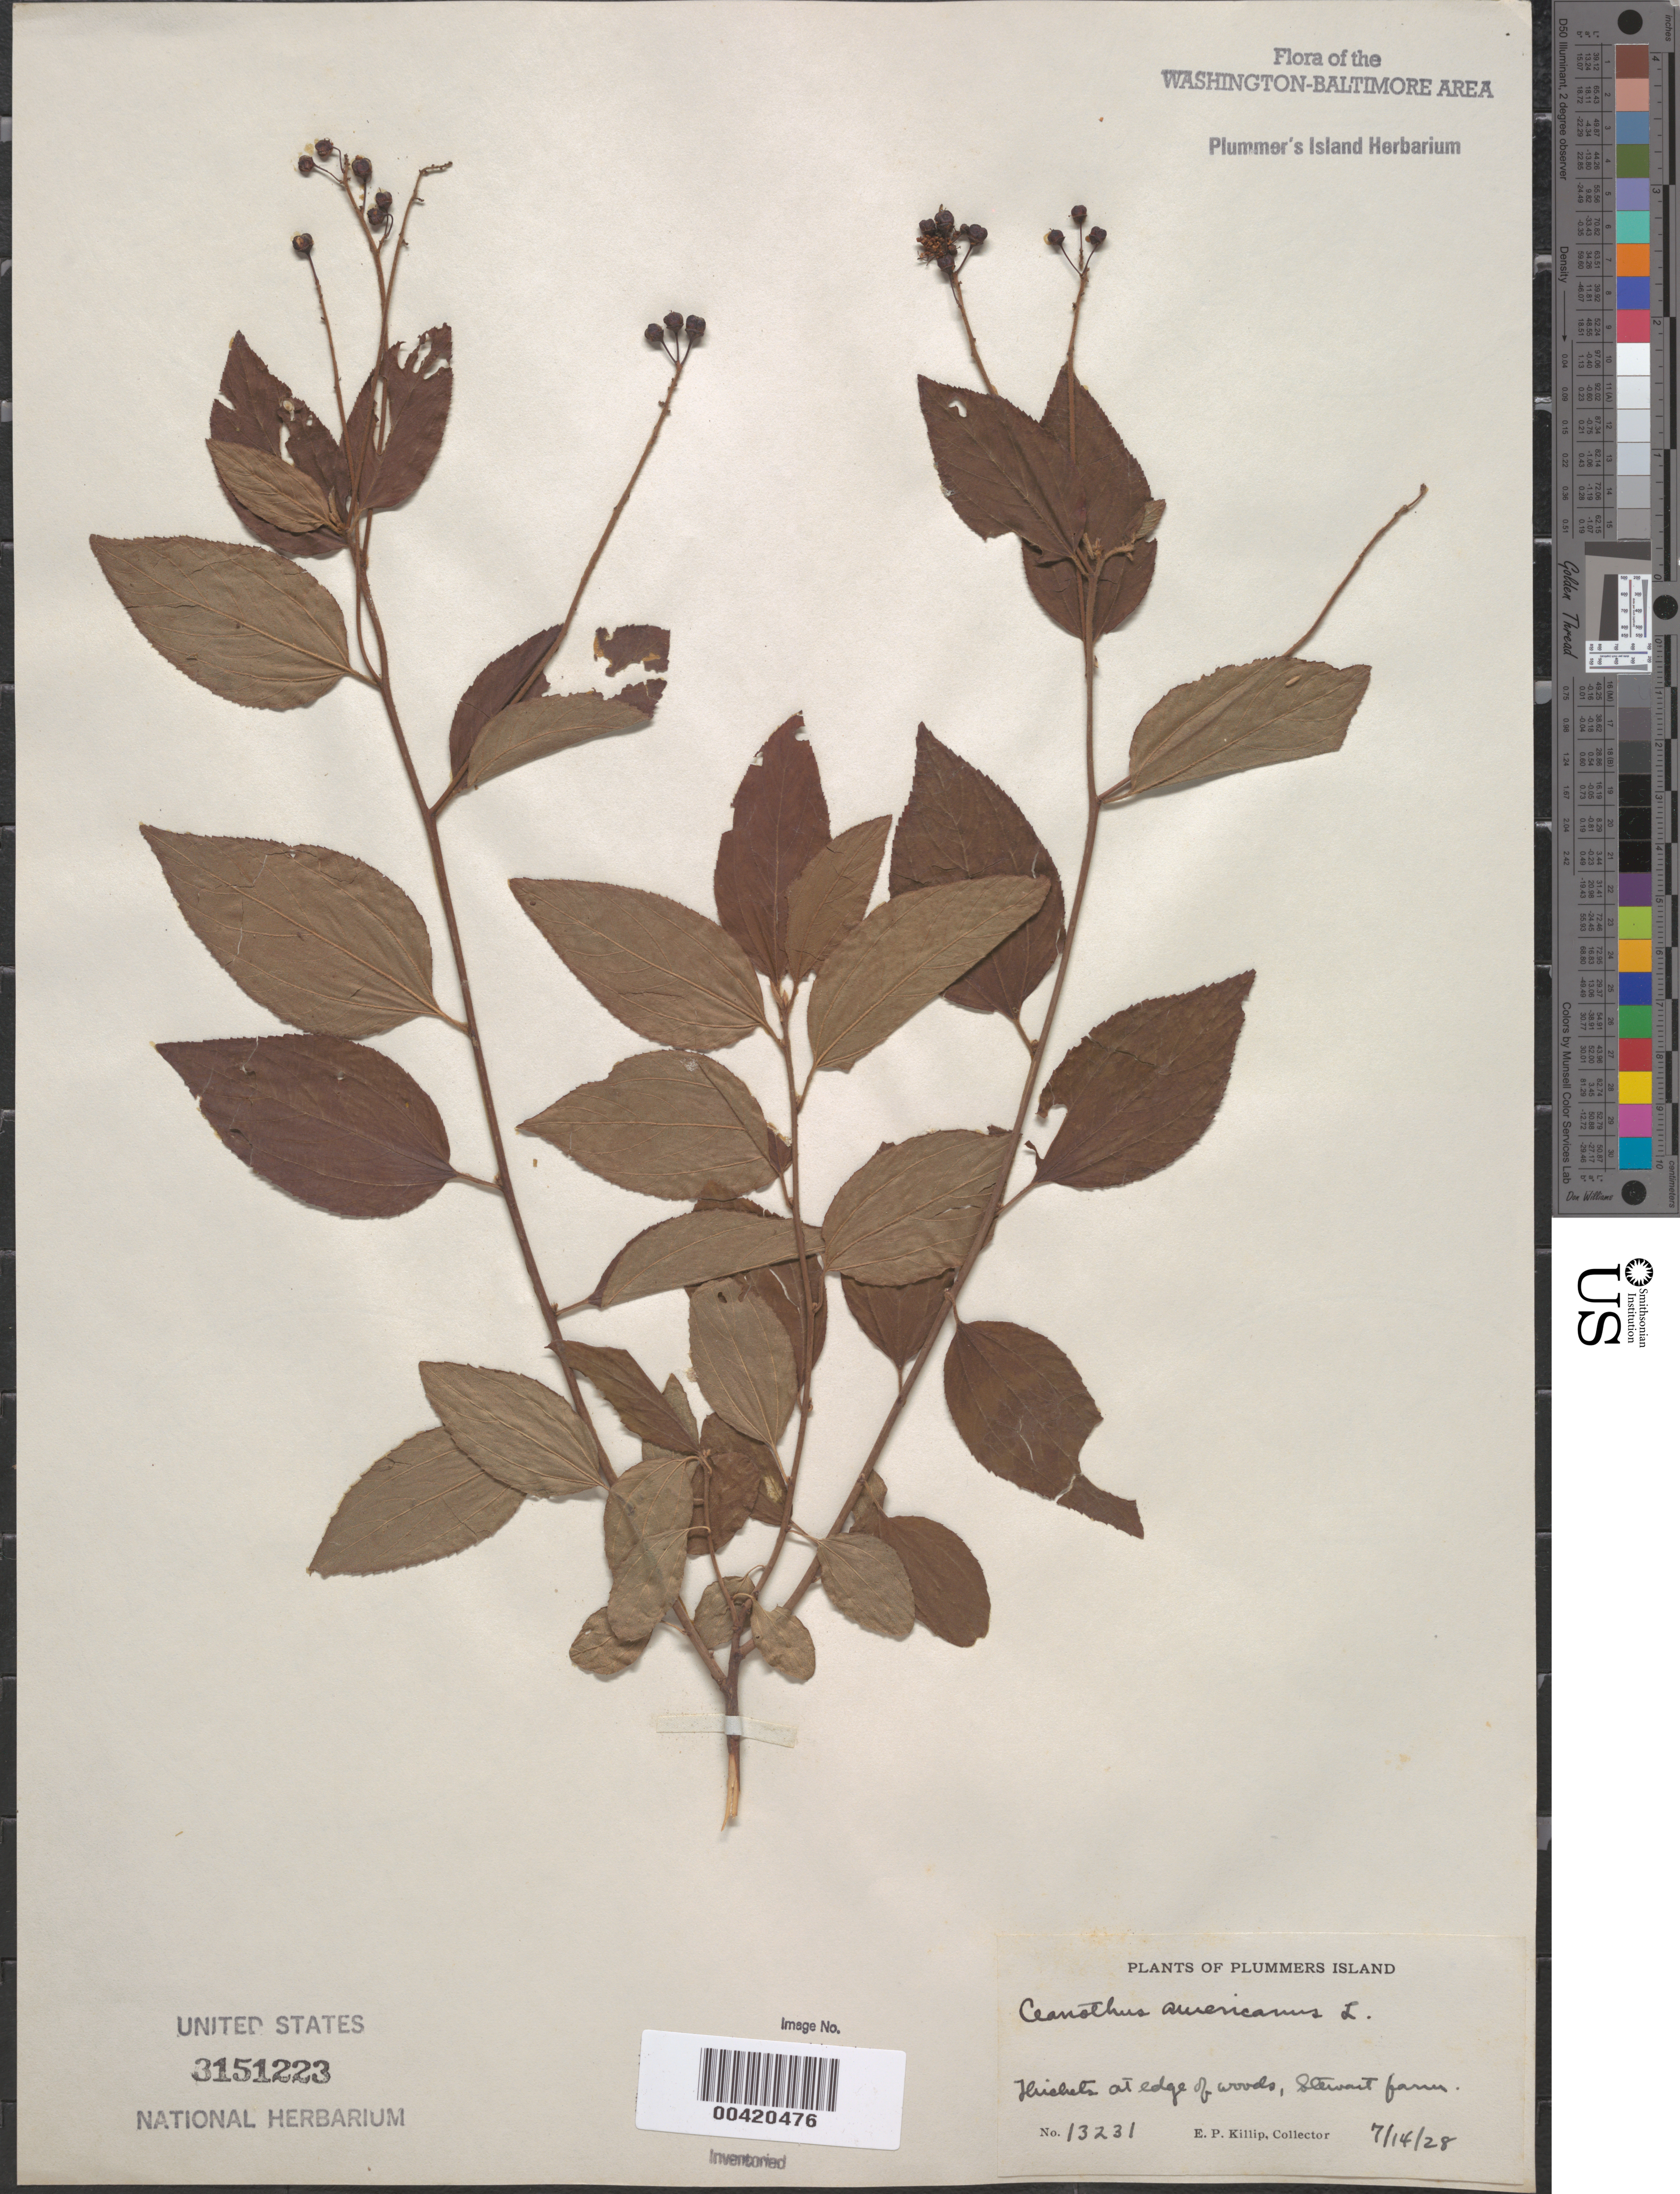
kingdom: Plantae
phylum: Tracheophyta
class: Magnoliopsida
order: Rosales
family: Rhamnaceae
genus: Ceanothus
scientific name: Ceanothus americanus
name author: L.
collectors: E. P. Killip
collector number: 13231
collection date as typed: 14 Jul 1928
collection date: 1928-07-14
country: United States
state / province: Maryland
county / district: Montgomery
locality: Plummer's Island; mainland, Stewart Farm C. & O. Canal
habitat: Thickets at edge of woods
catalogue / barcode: US 3151223